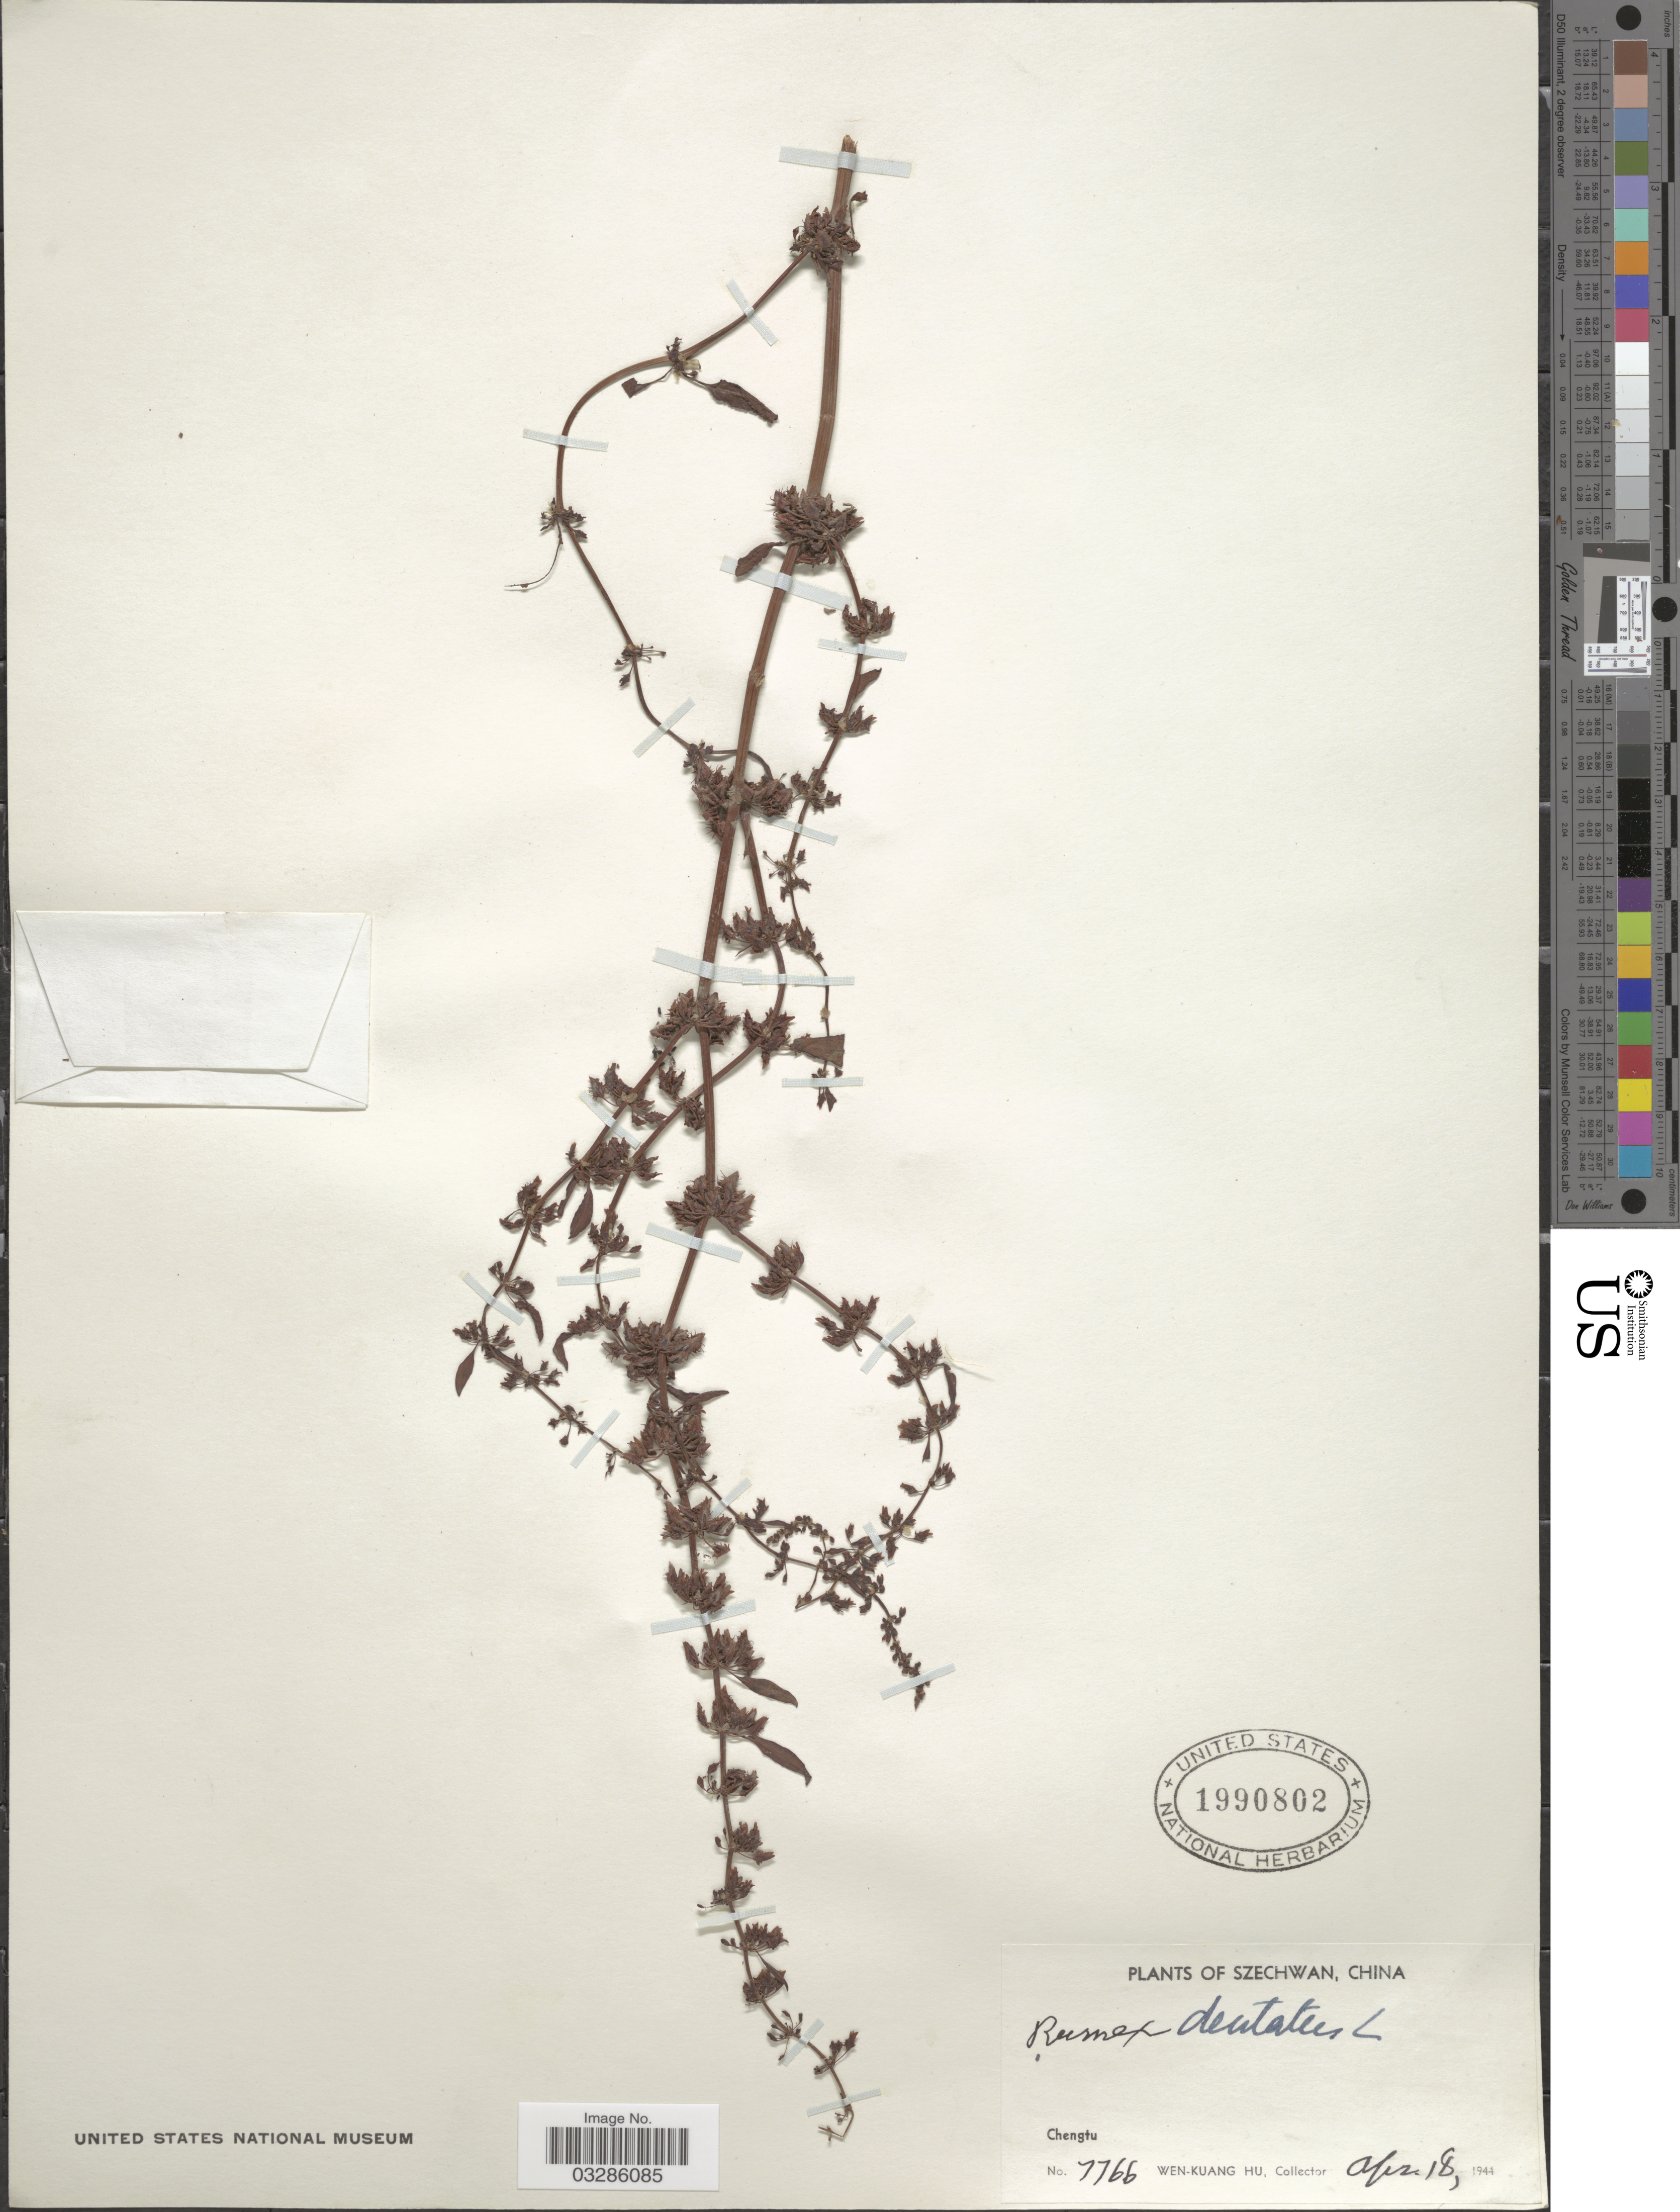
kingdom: Plantae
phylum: Tracheophyta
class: Magnoliopsida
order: Caryophyllales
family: Polygonaceae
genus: Rumex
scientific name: Rumex dentatus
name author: L.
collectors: W. K. Hu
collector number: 7766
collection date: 1944-04-18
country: China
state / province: Sichuan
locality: Szechwan. Chengtu.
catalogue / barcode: US 1990802